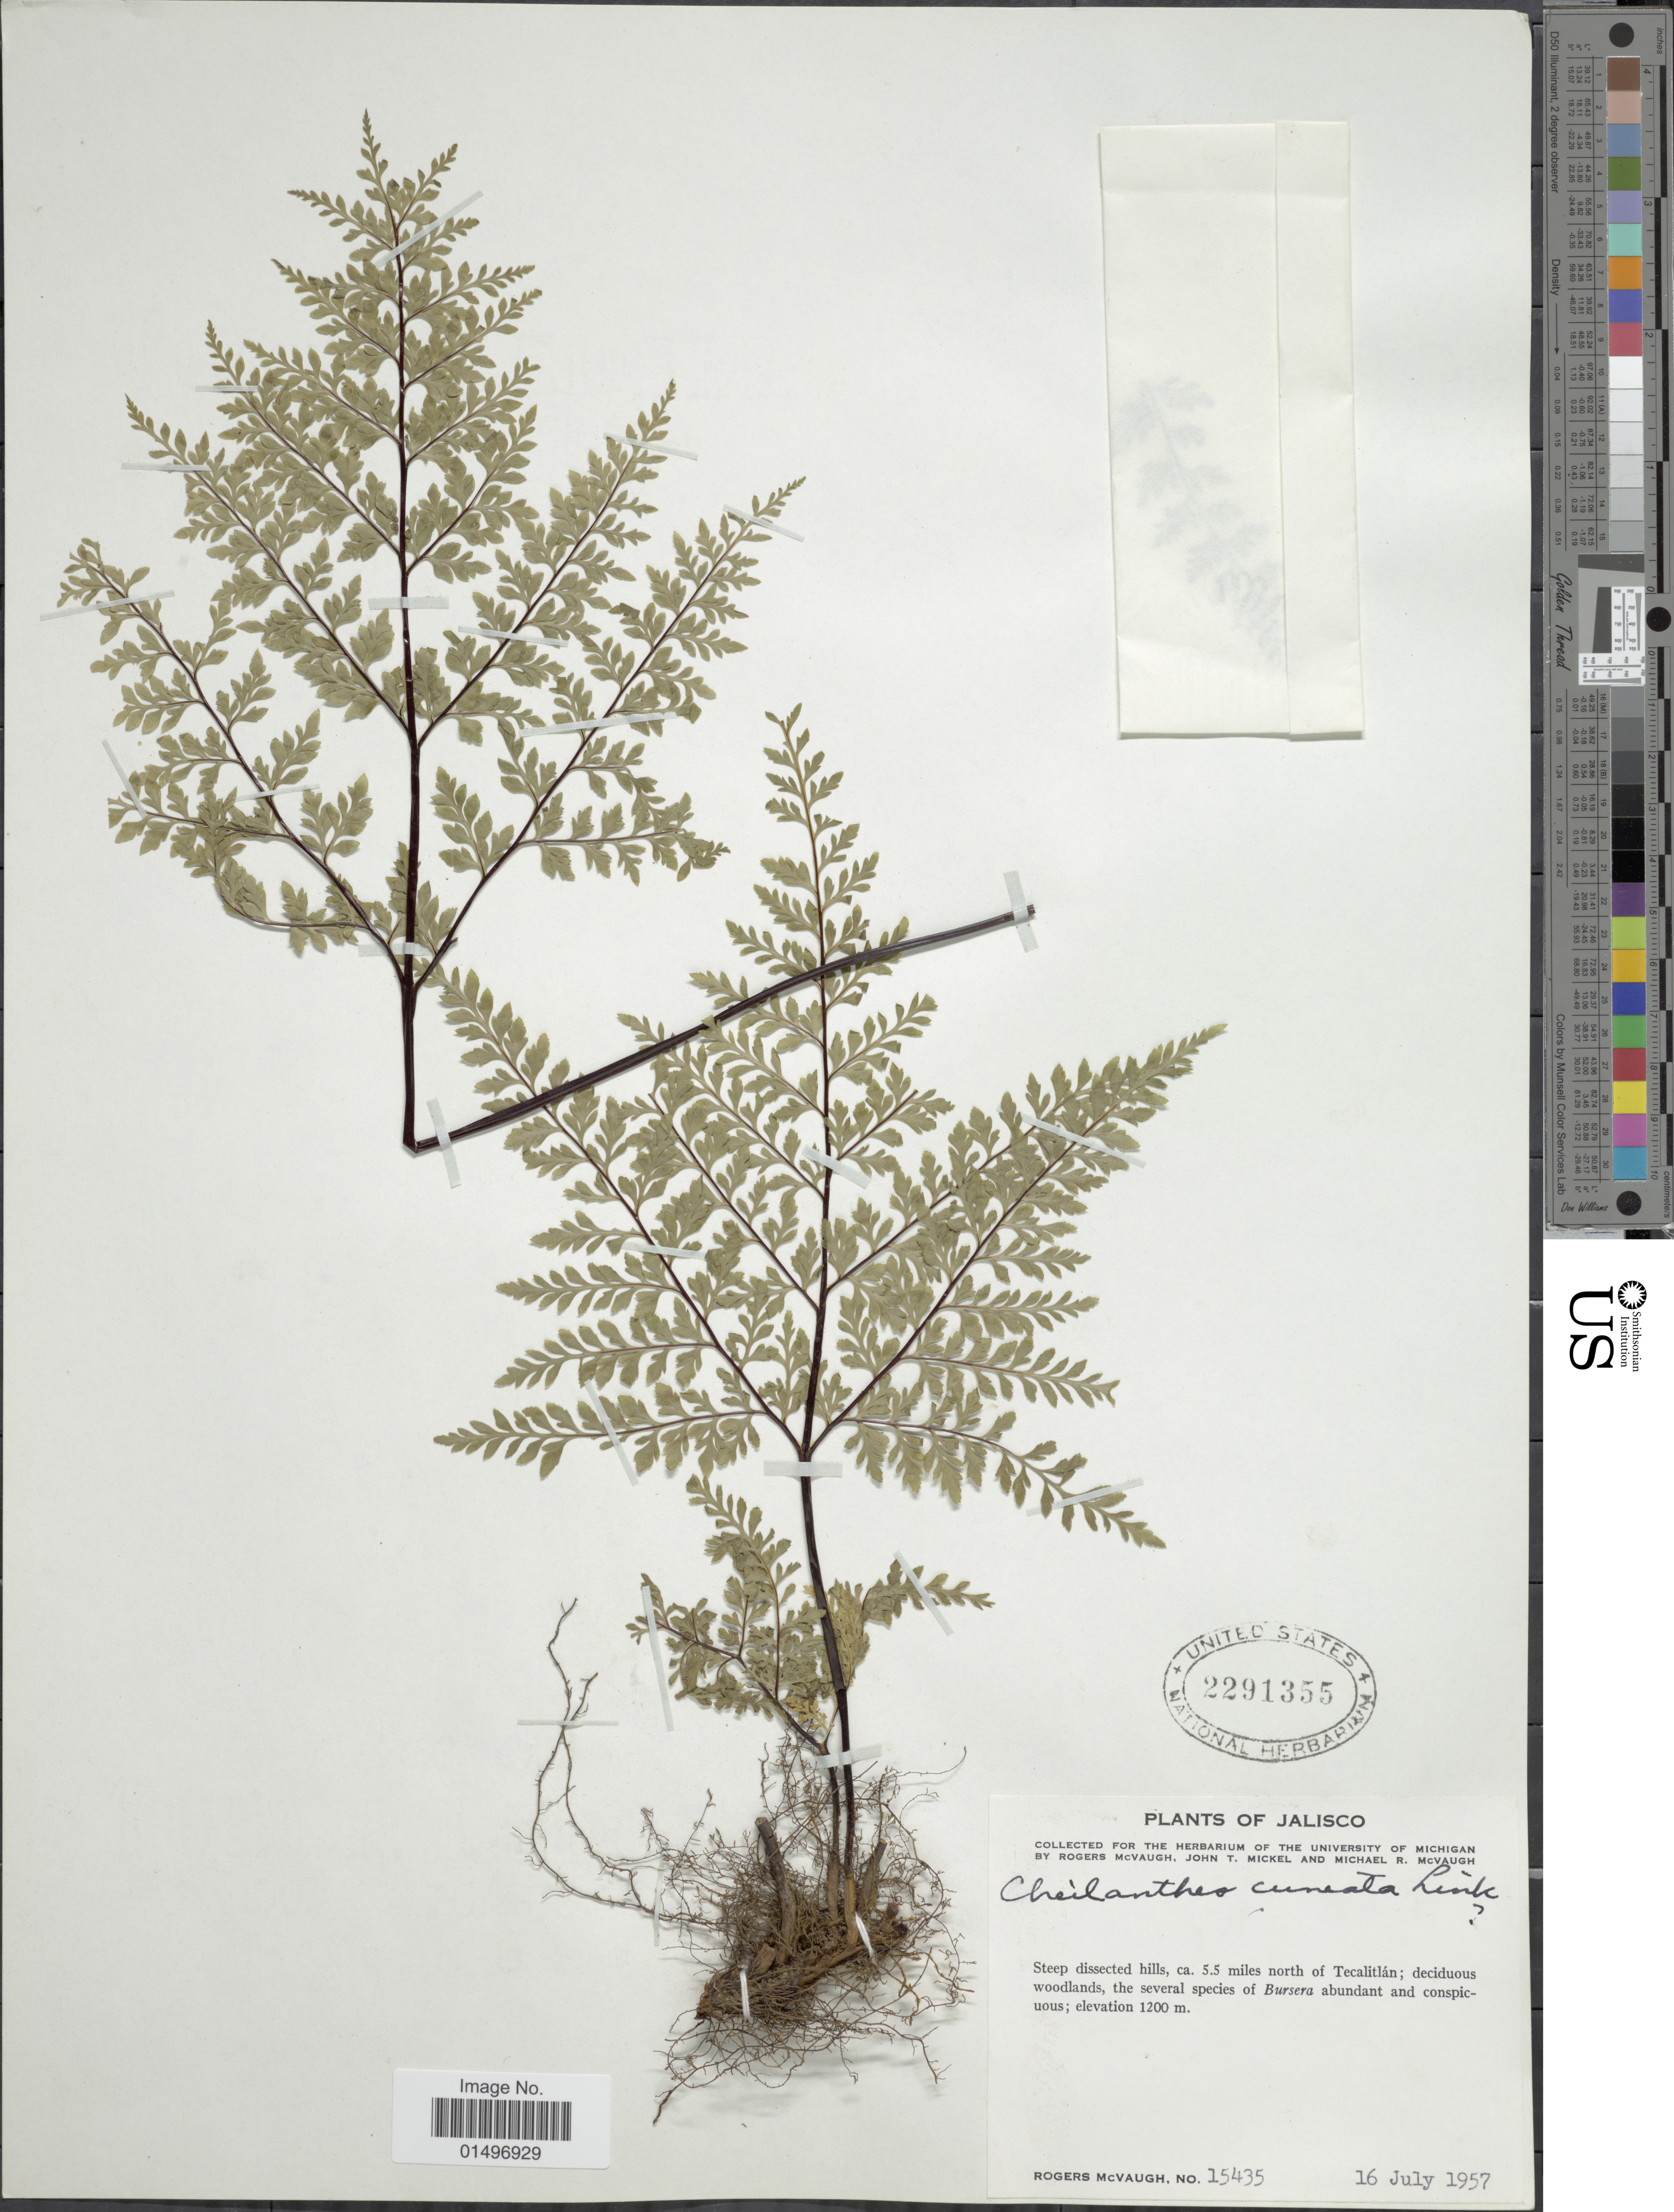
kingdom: Plantae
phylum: Tracheophyta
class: Polypodiopsida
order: Polypodiales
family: Pteridaceae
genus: Gaga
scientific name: Gaga chaerophylla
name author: (Mart. & Ikonn.-Gal.) Fay W. Li & Windham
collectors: R. McVaugh, J. T. Mickel & M. R. McVaugh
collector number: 15435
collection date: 1957-07-16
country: Mexico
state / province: Jalisco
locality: Jalisco, ca. 5.5 miles north of Tecalitlan.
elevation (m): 1200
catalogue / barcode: US 2291355